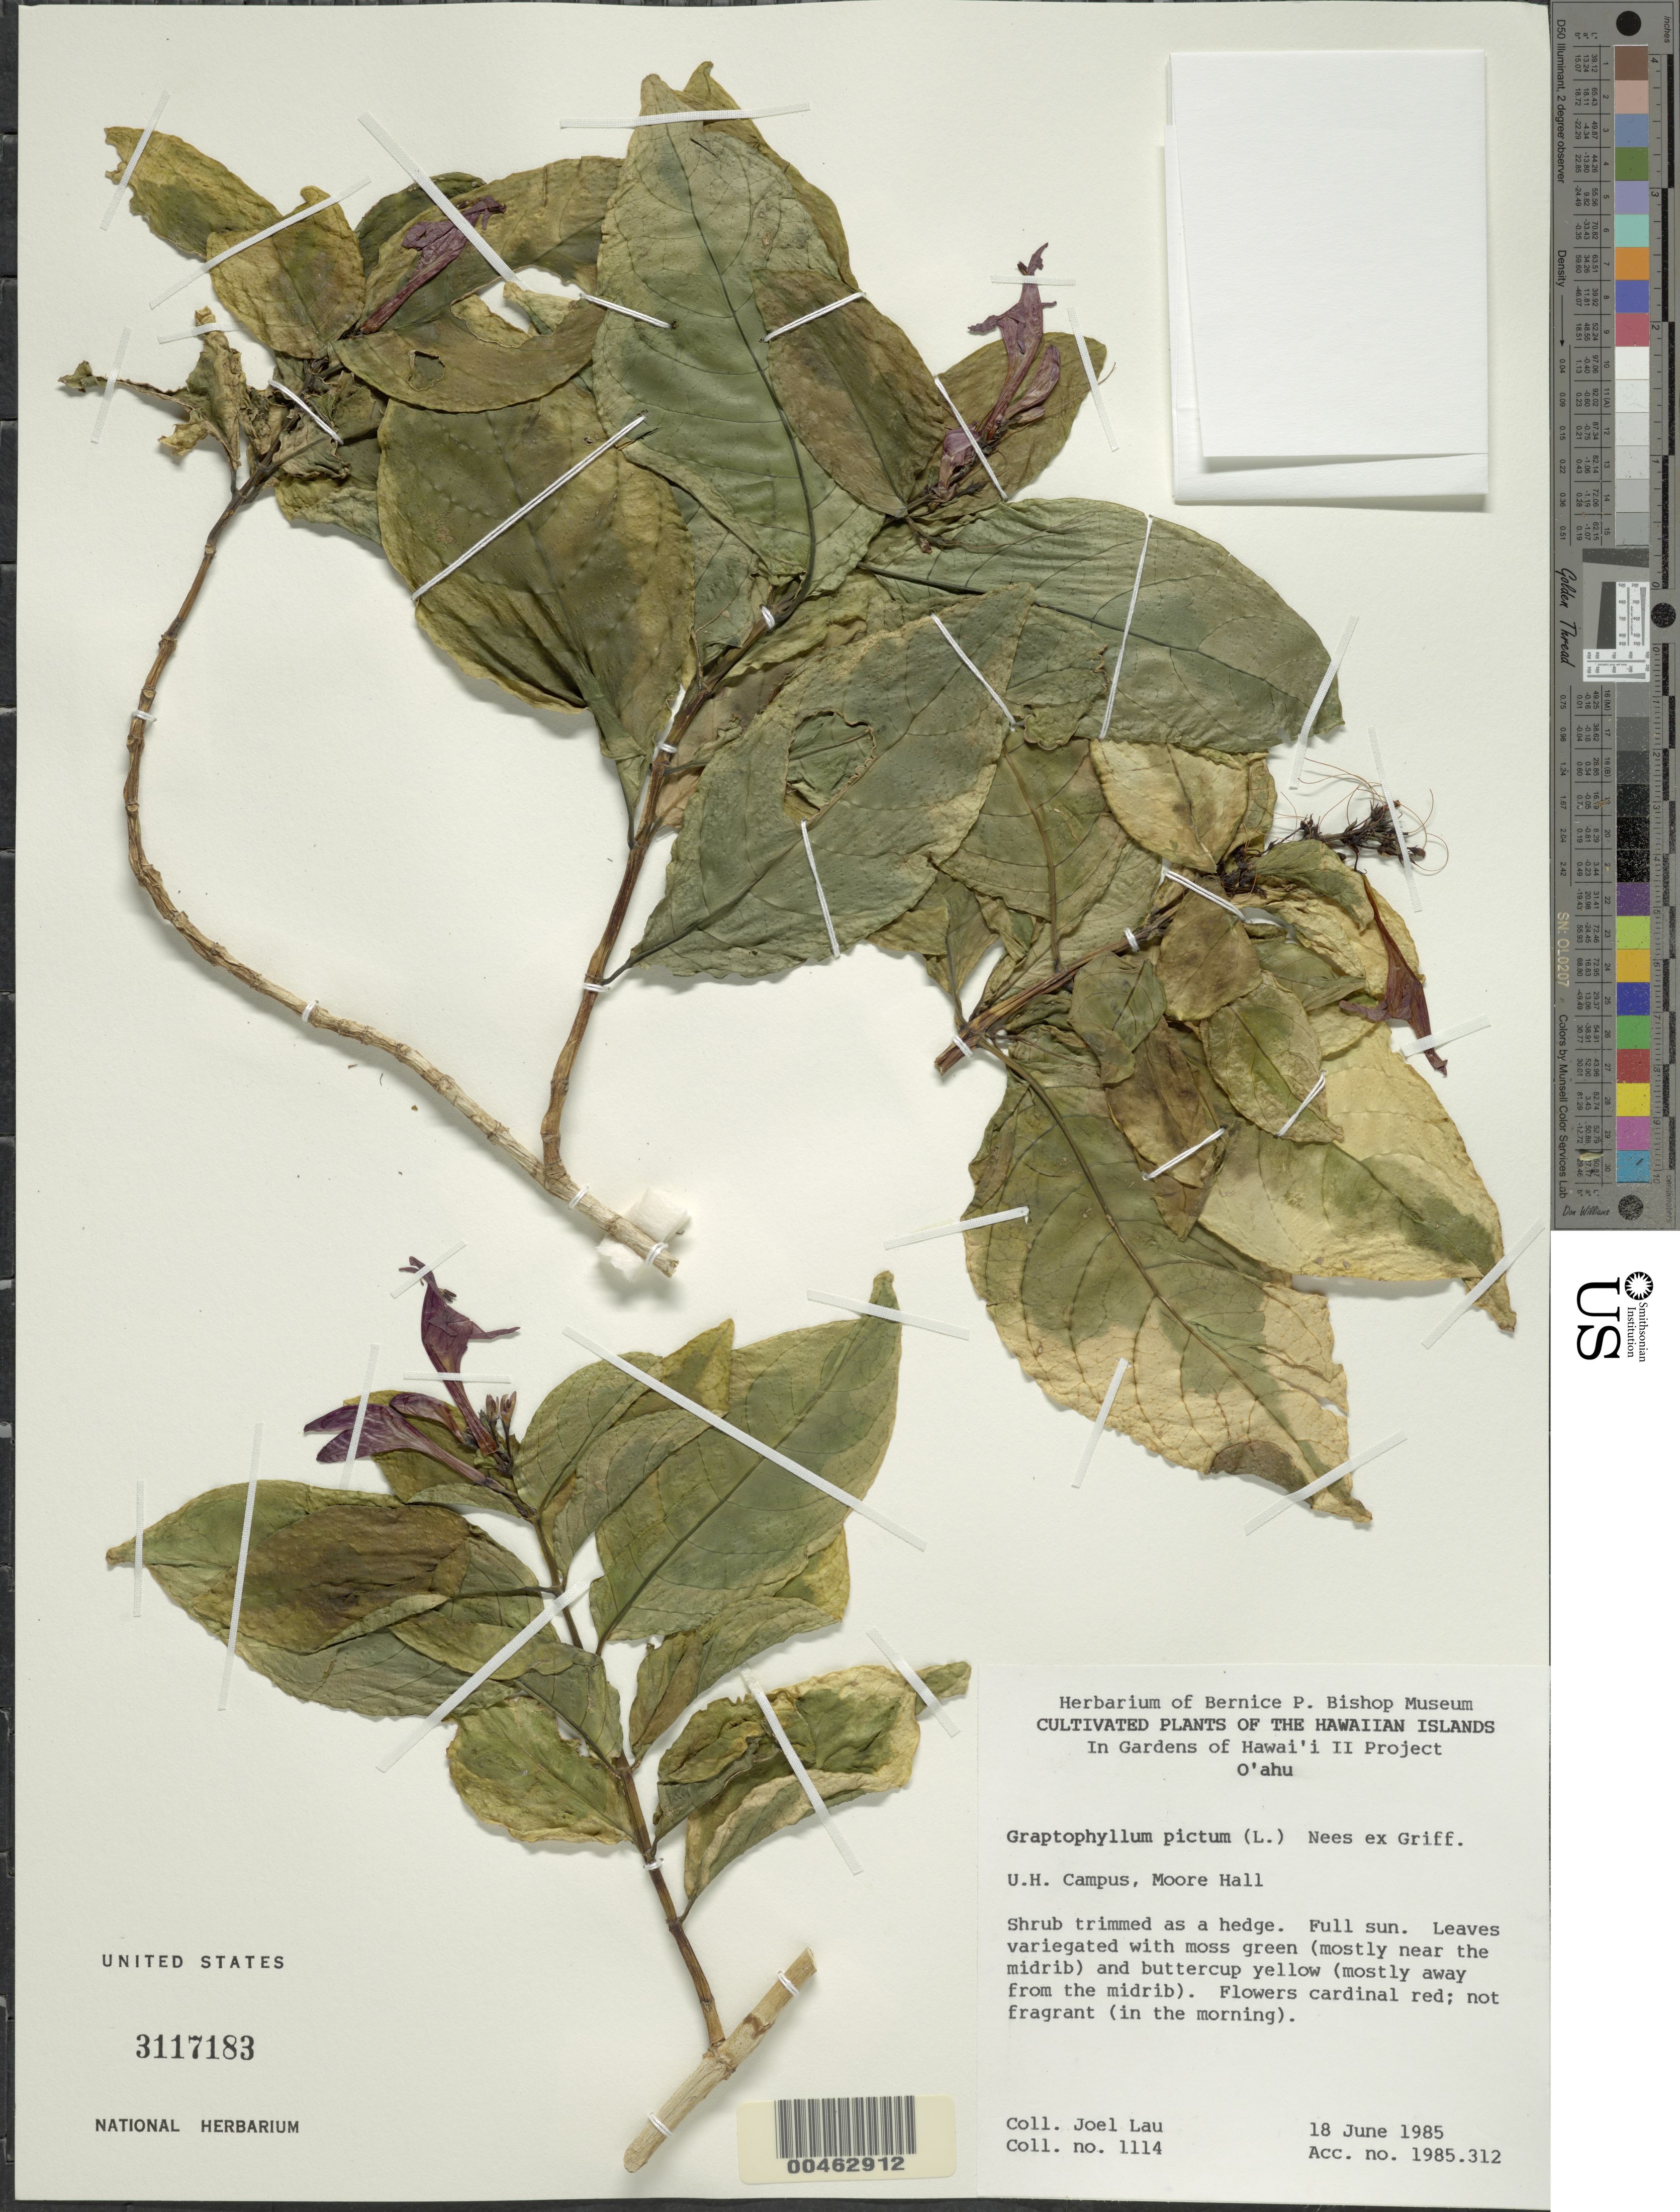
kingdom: Plantae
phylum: Tracheophyta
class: Magnoliopsida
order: Lamiales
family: Acanthaceae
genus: Graptophyllum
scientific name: Graptophyllum pictum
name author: (L.) Griff.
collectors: J. Lau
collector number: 1114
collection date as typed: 18 Jun 1985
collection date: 1985-06-18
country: United States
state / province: Hawaii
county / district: Honolulu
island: Oahu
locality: U.H. Campus, Moore Hall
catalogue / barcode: US 3117183